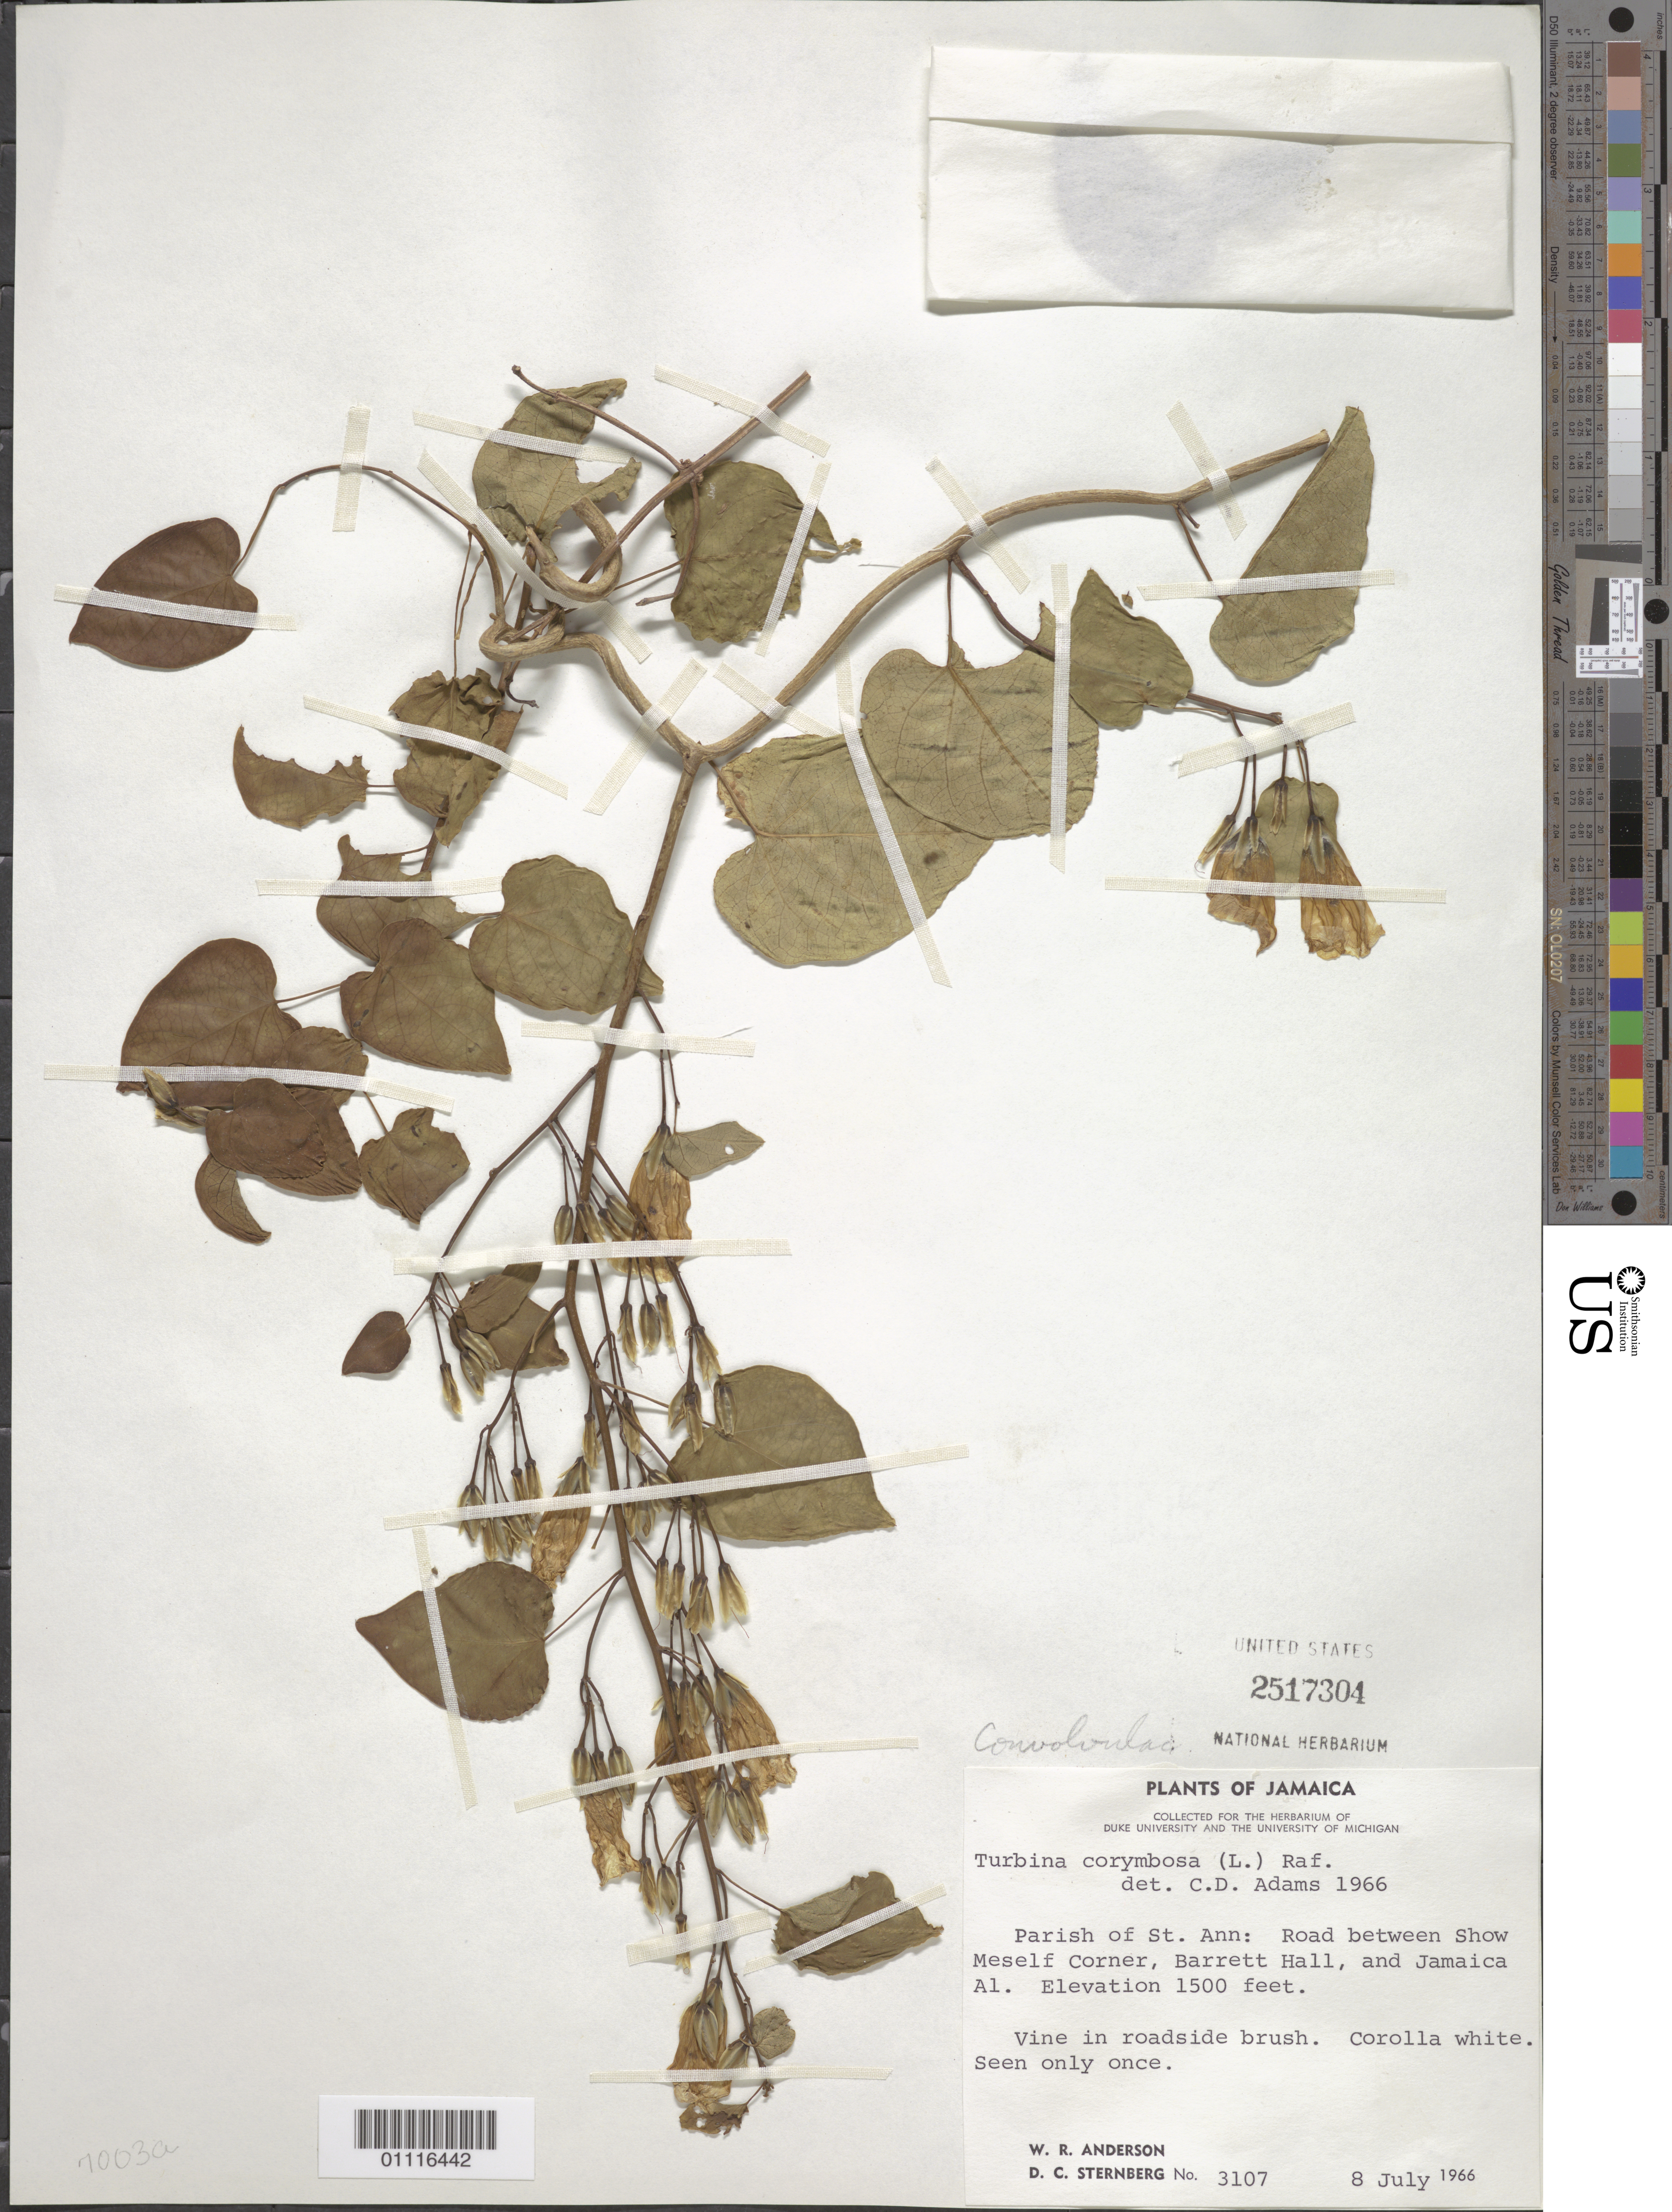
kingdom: Plantae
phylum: Tracheophyta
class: Magnoliopsida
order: Solanales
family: Convolvulaceae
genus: Turbina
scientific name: Turbina corymbosa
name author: (L.) Raf.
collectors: W. R. Anderson & D. Sternberg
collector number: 3107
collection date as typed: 08 Jul 1966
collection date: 1966-07-08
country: Jamaica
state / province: Saint Ann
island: Jamaica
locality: Road between Show Meself Corner, Barrett Hall, and Jamaica Al.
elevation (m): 457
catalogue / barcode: US 2517304